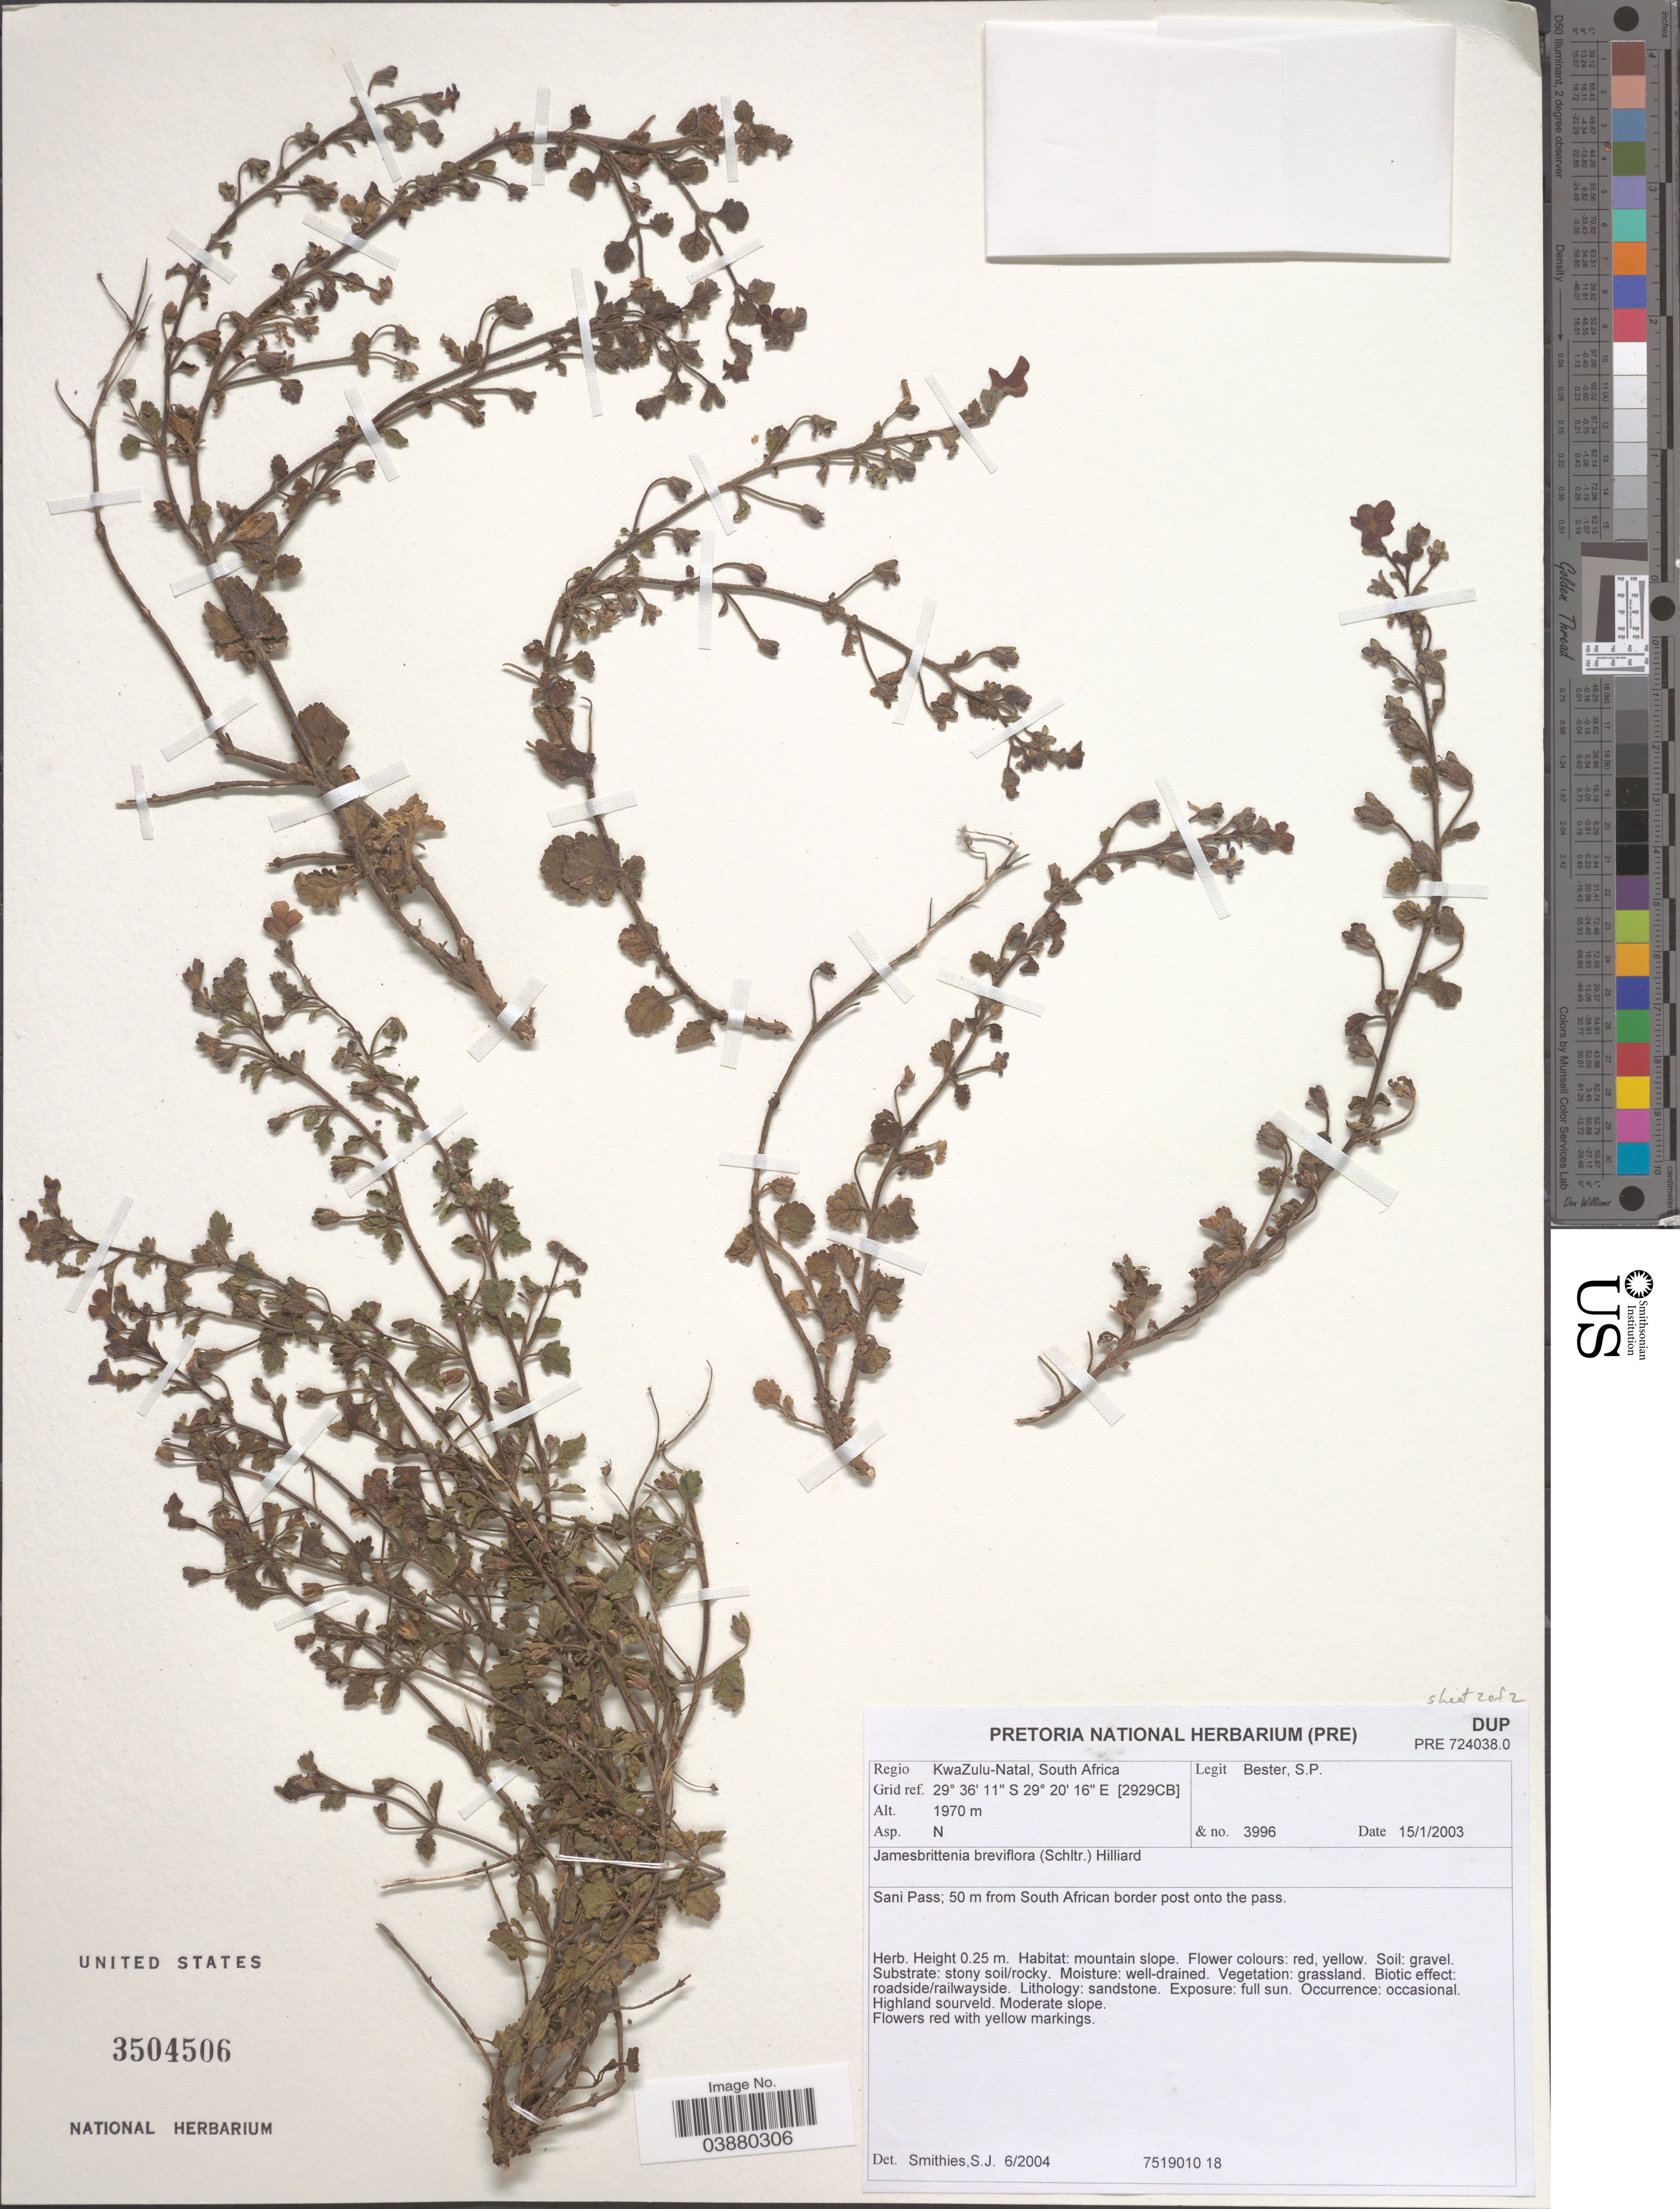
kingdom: Plantae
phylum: Tracheophyta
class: Magnoliopsida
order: Lamiales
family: Scrophulariaceae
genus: Jamesbrittenia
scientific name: Jamesbrittenia breviflora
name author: (Schltr.) Hilliard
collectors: S. Bester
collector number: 3996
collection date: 2003-01-15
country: South Africa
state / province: KwaZulu-Natal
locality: Regio KwaZulu-Natal. Grid ref. [2929CB]. Asp. N. Sani Pass; 50 m from South African border post onto the pass.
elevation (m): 1970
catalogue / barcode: US 3504506